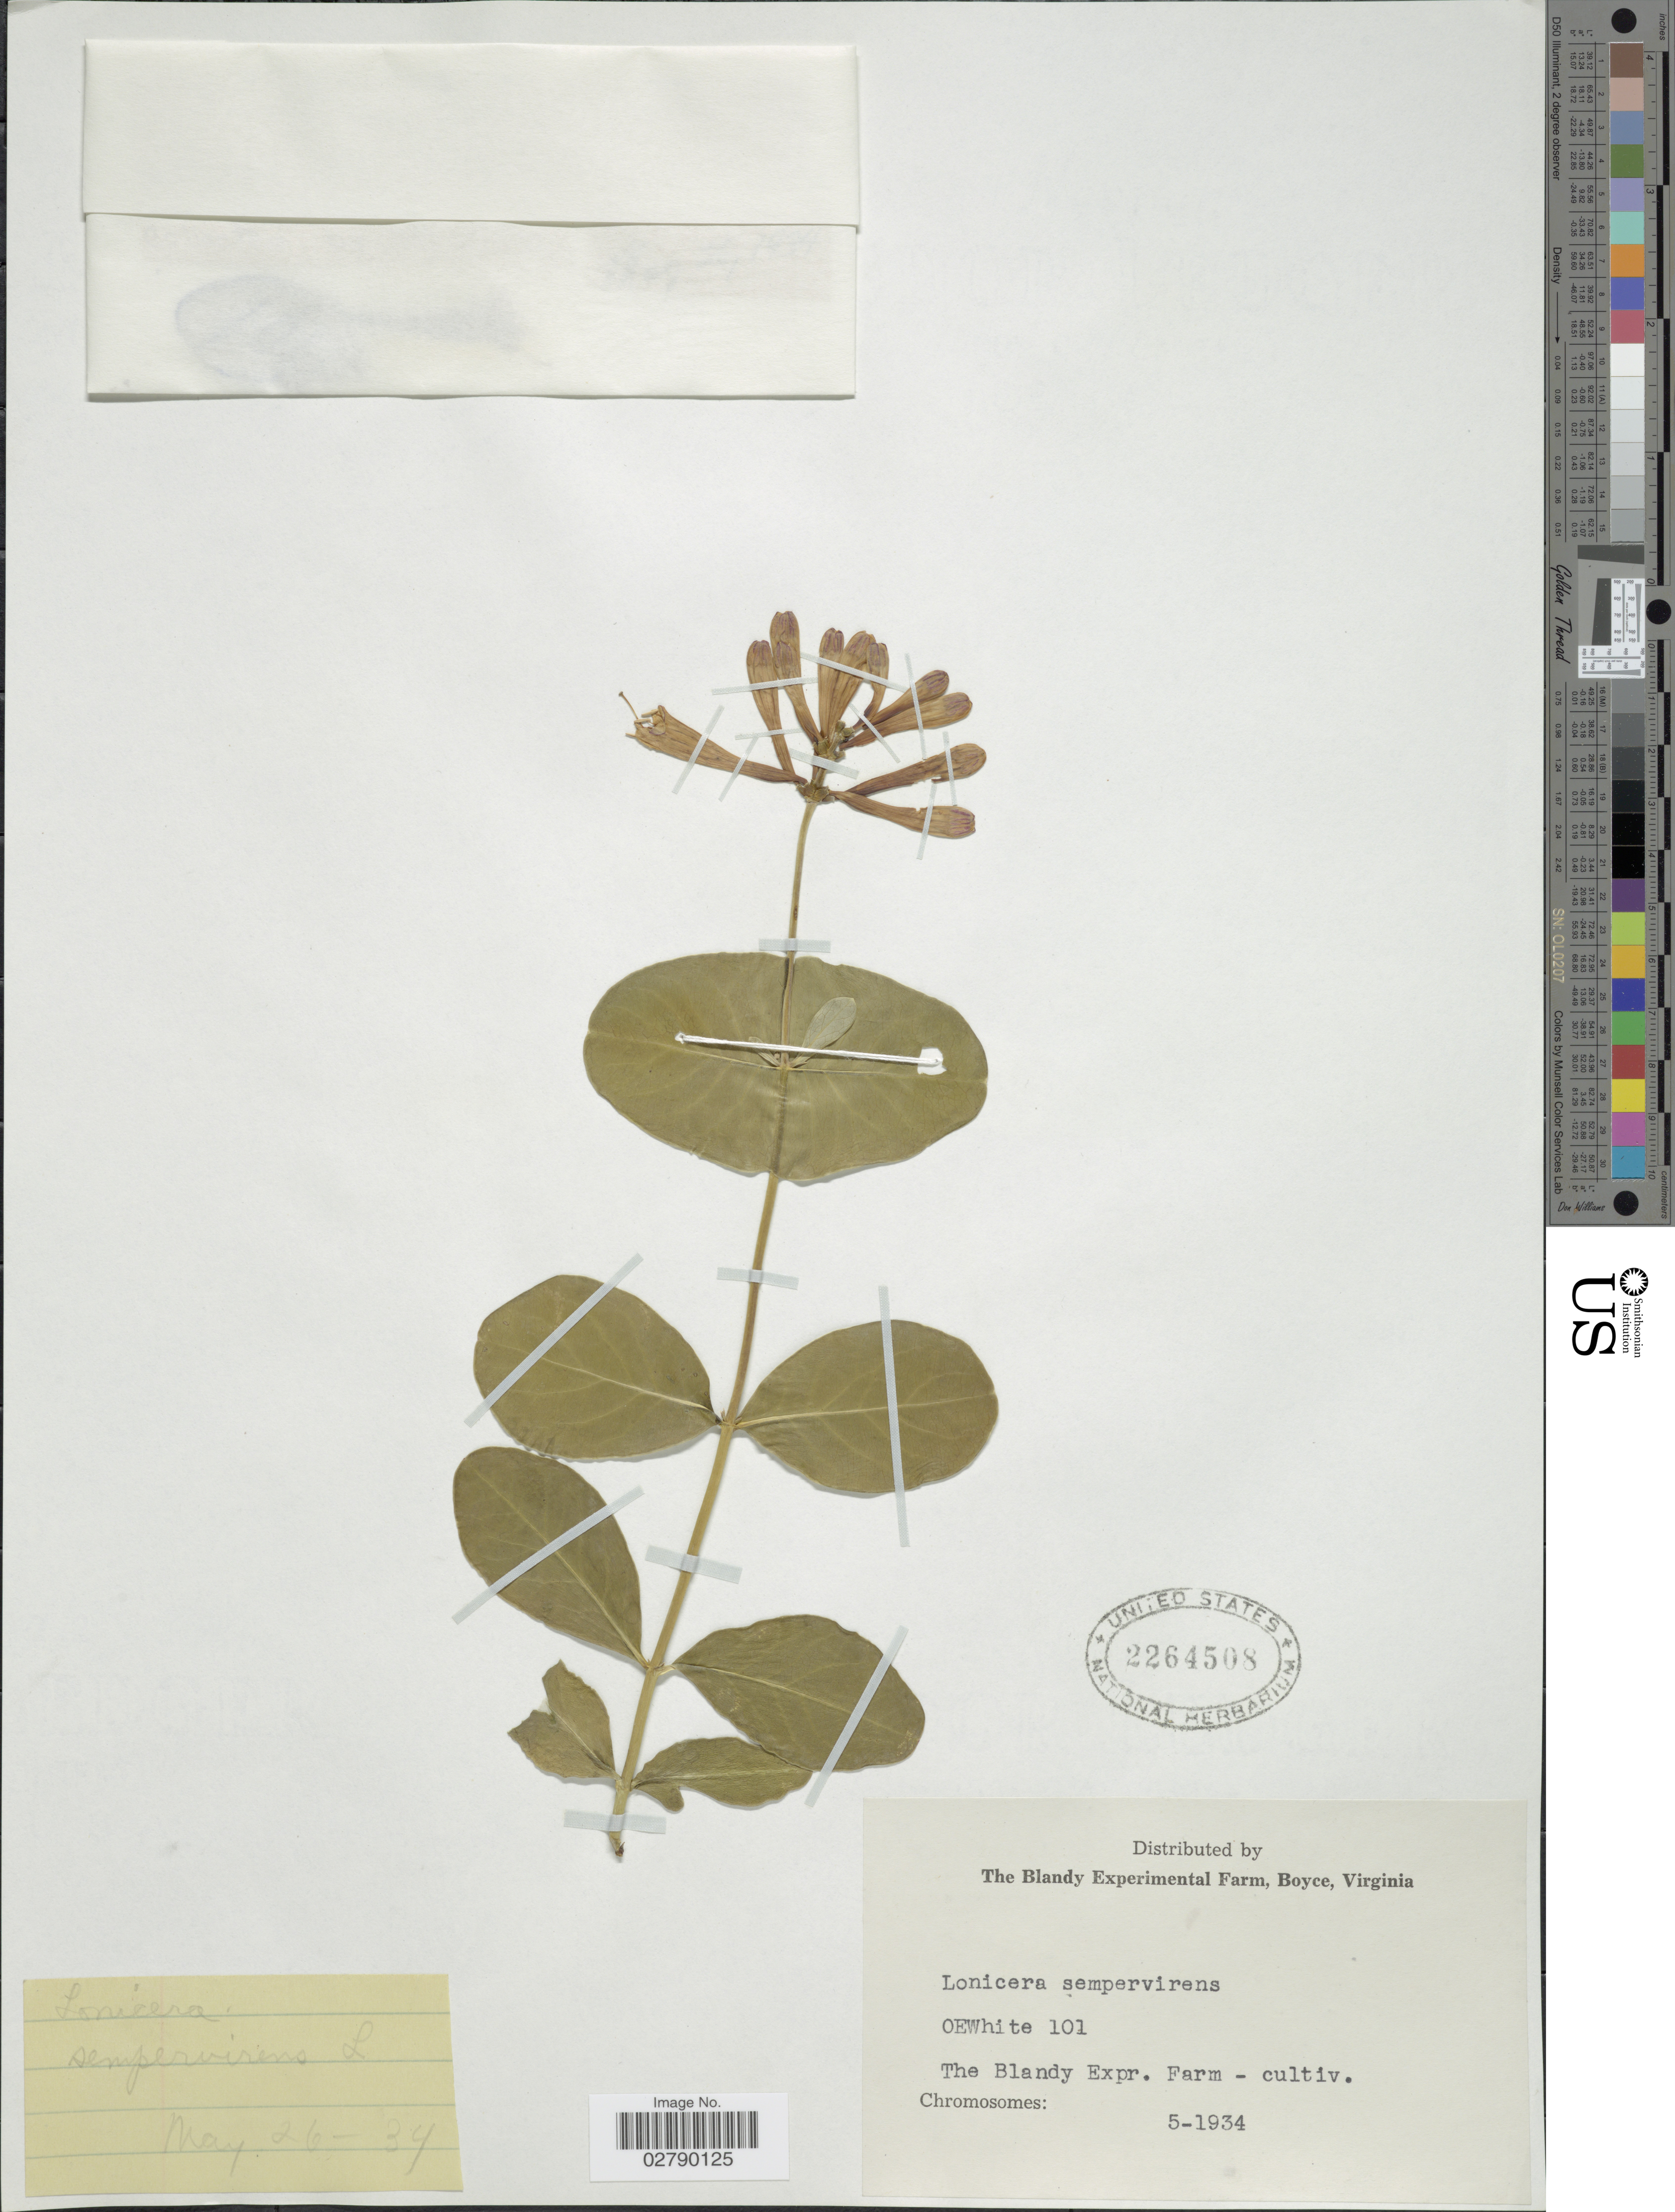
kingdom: Plantae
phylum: Tracheophyta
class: Magnoliopsida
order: Dipsacales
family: Caprifoliaceae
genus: Lonicera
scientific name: Lonicera sempervirens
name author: L.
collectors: O. E. White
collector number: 101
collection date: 1934-05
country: United States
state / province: Virginia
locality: The Blandy Expr. Farm - cultiv.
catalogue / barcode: US 2264508